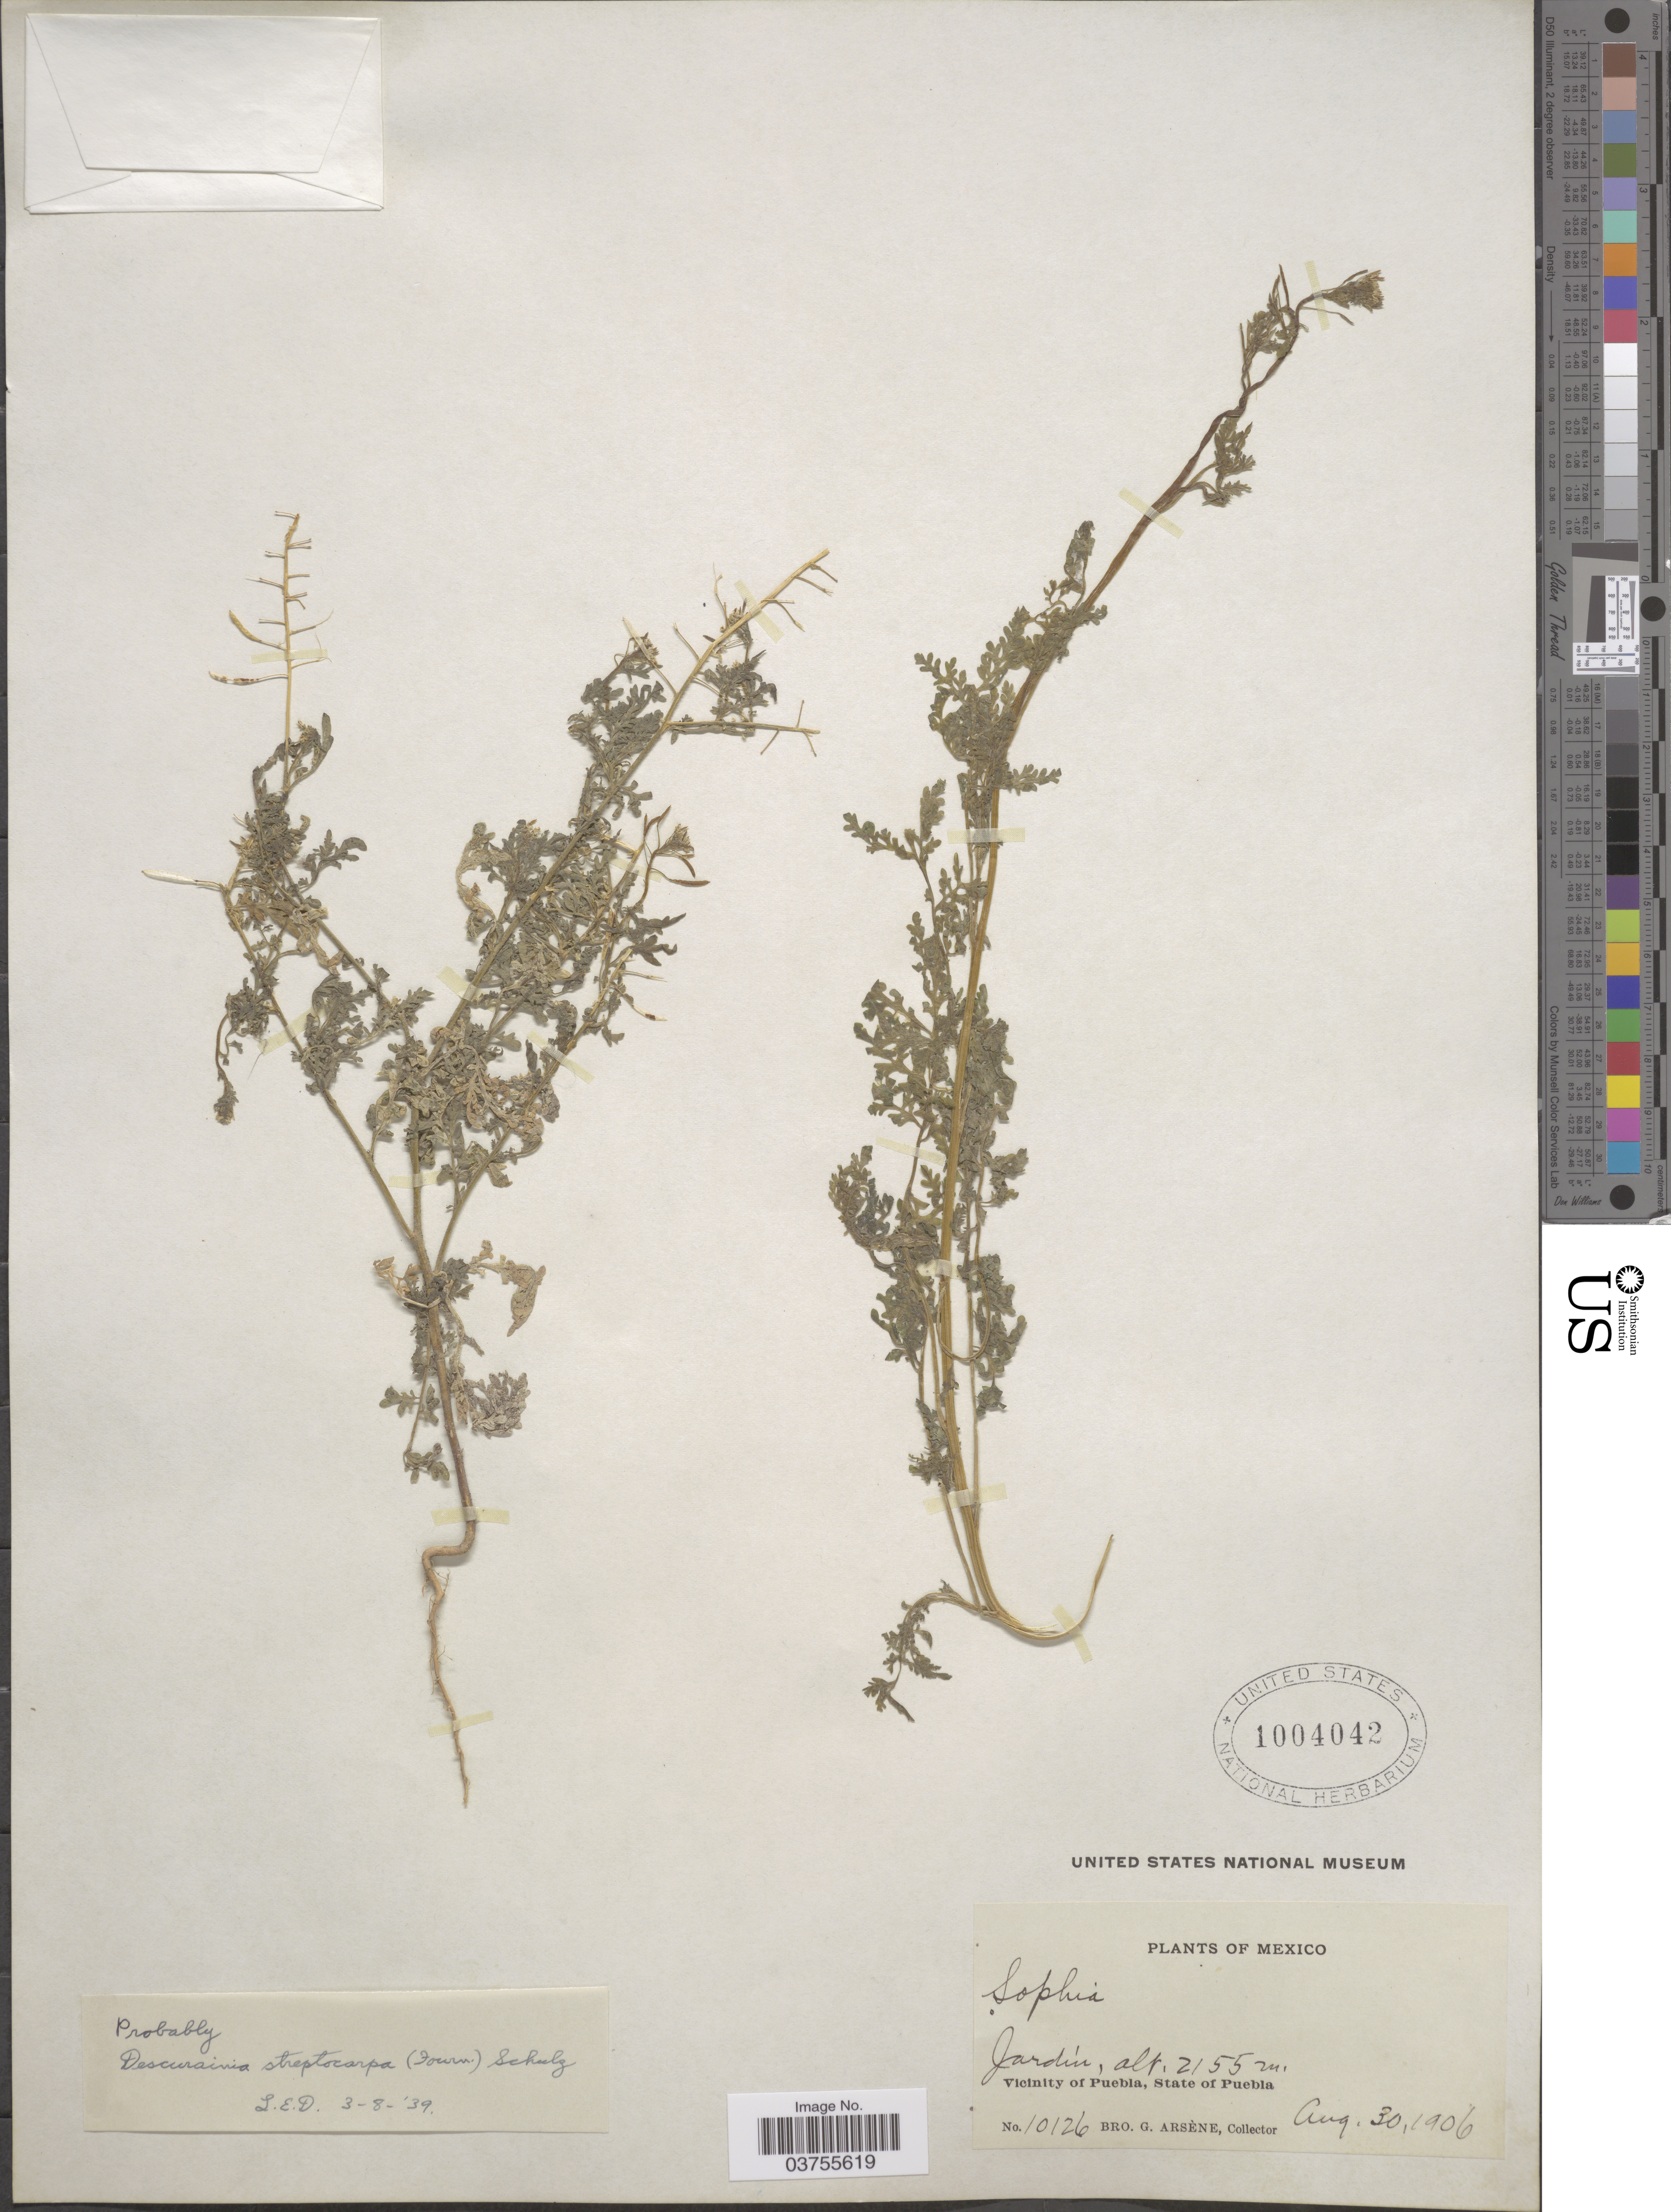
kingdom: Plantae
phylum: Tracheophyta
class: Magnoliopsida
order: Brassicales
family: Brassicaceae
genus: Descurainia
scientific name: Descurainia streptocarpa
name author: (E. Fourn. & C.A. Mey.) O.E. Schulz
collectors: Bro. G. Arsène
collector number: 10126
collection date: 1906-08-30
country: Mexico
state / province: Puebla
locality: Jardin, Vicinity of Puebla.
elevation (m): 2155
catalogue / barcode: US 1004042